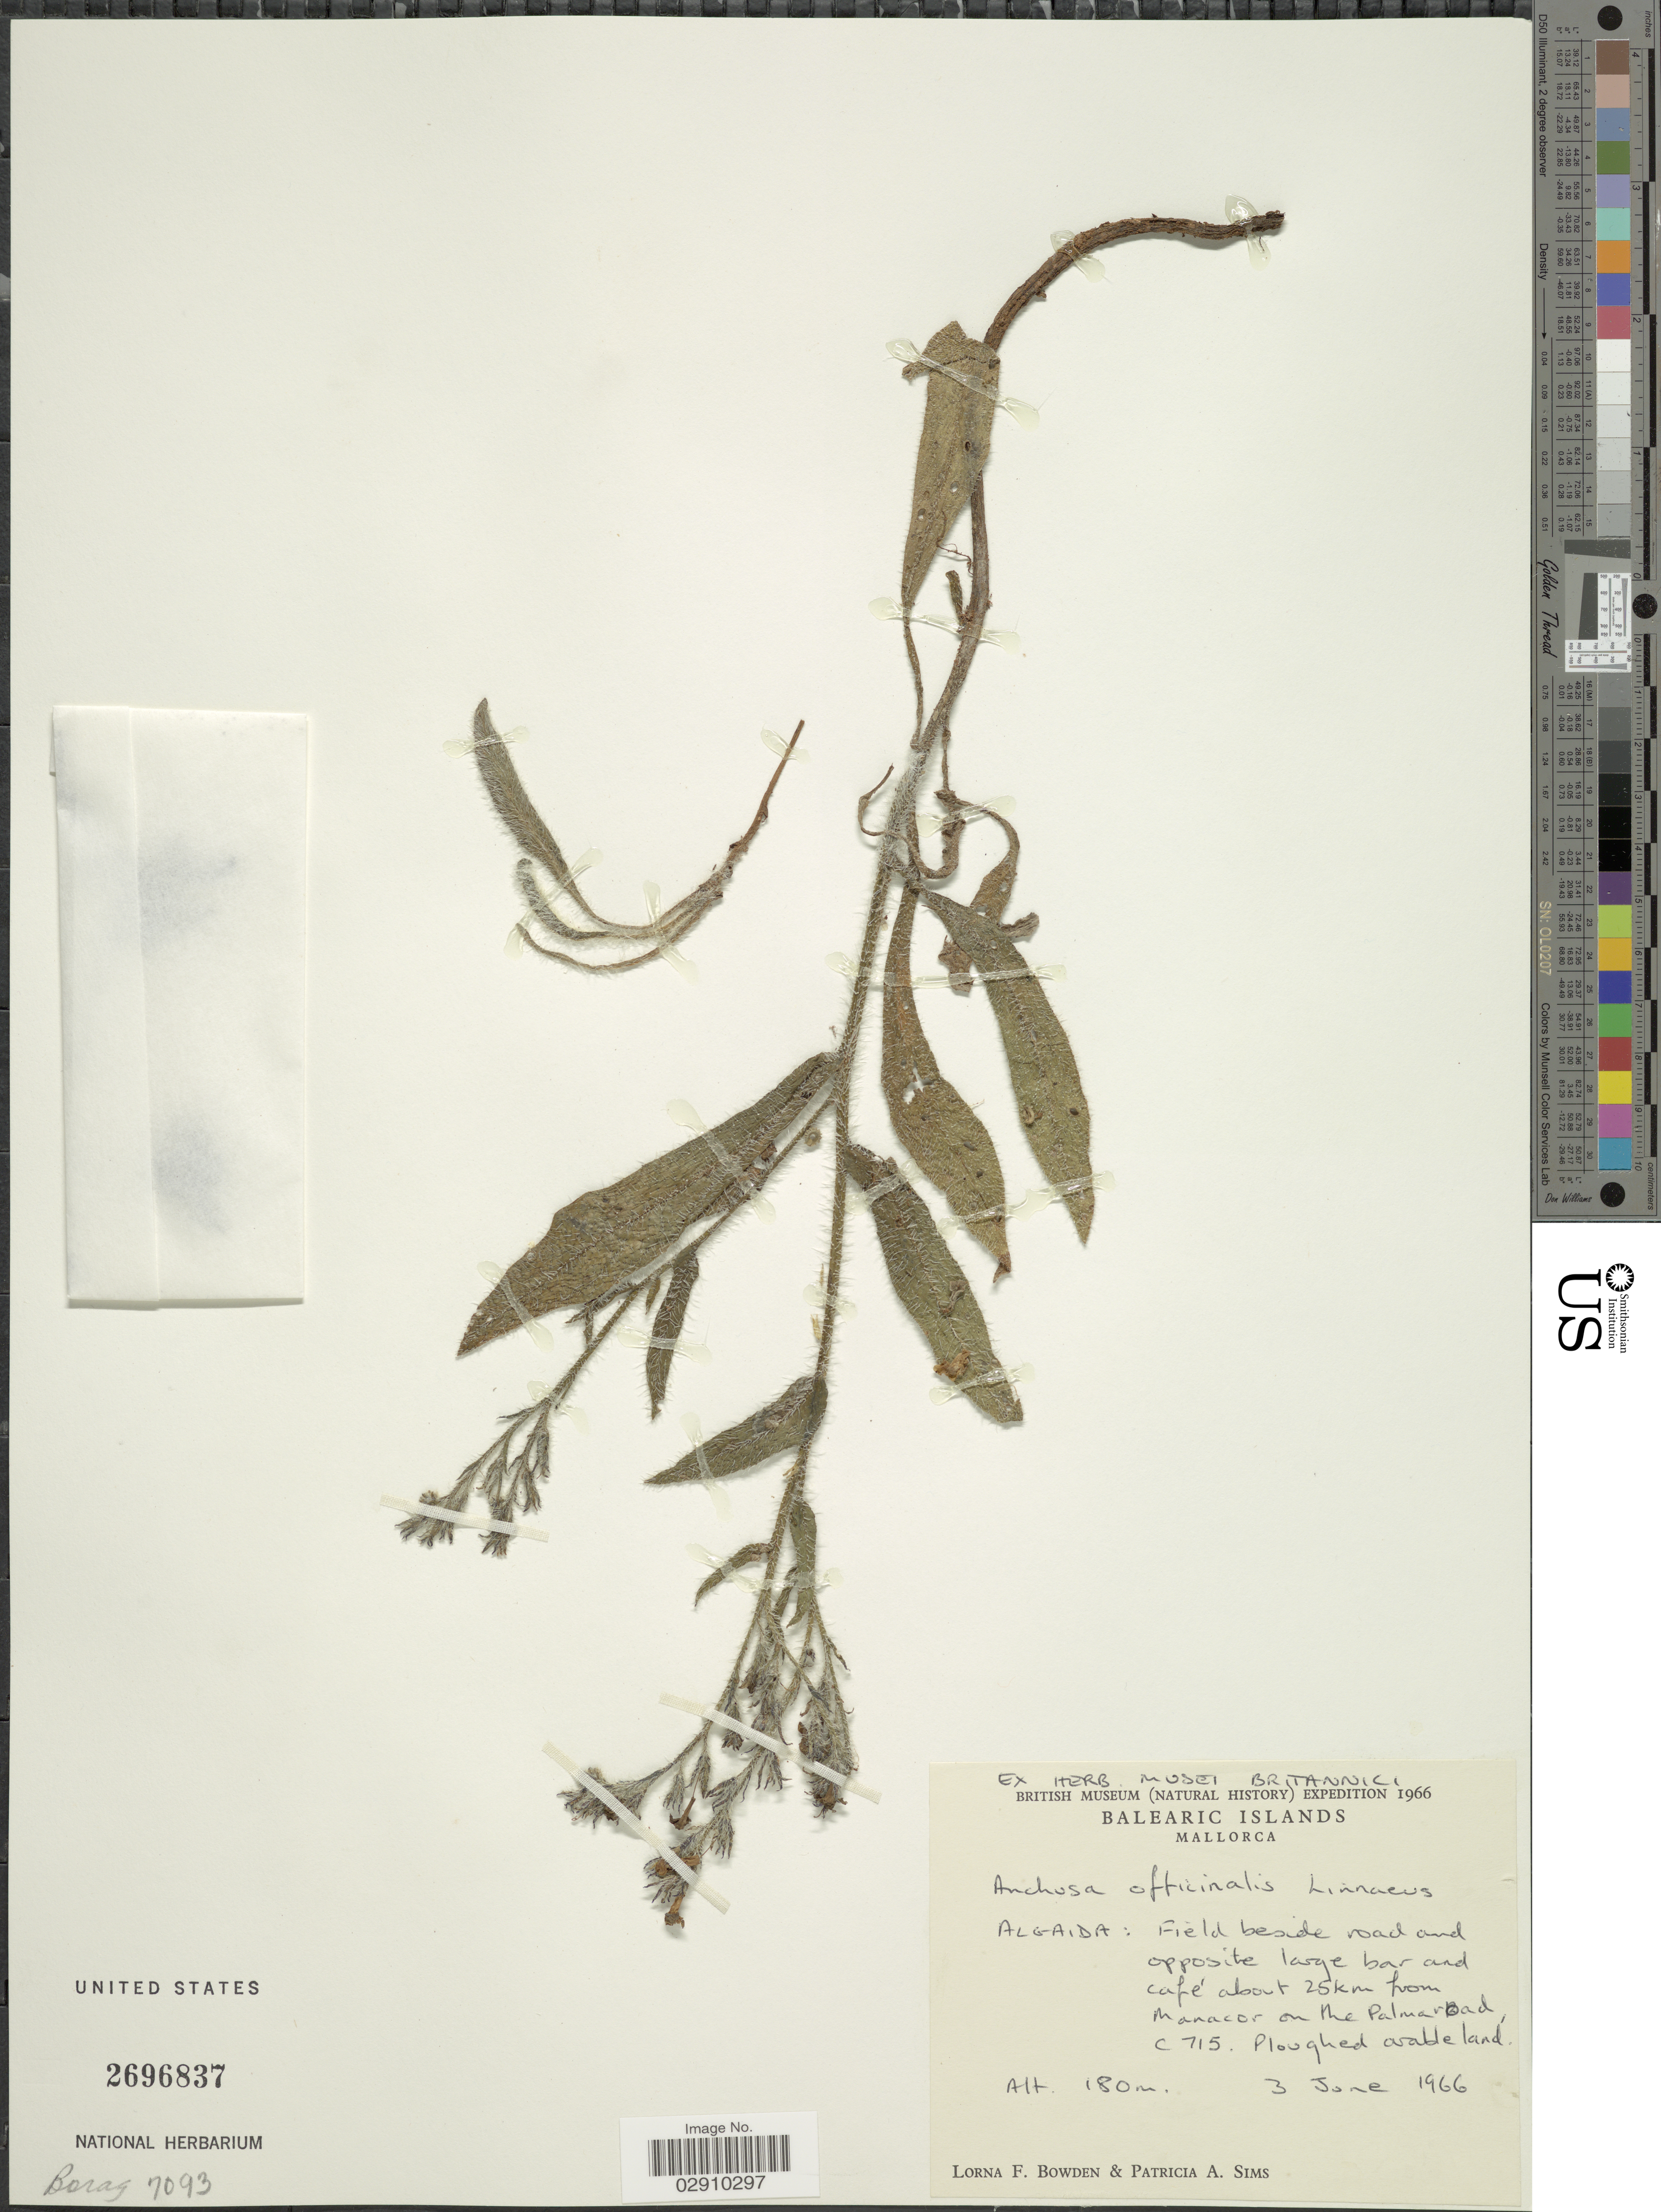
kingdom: Plantae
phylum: Tracheophyta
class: Magnoliopsida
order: Boraginales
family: Boraginaceae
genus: Anchusa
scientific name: Anchusa officinalis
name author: L.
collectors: L. F. Bowden & P. A. Sims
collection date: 1966-06-03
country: Spain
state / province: Islas Baleares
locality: Balearic Islands. Mallorca. Algaida: Field beside road and opposite large bar and café about 25 km from Manacor on the Palma road, c 715.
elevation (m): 180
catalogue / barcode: US 2696837